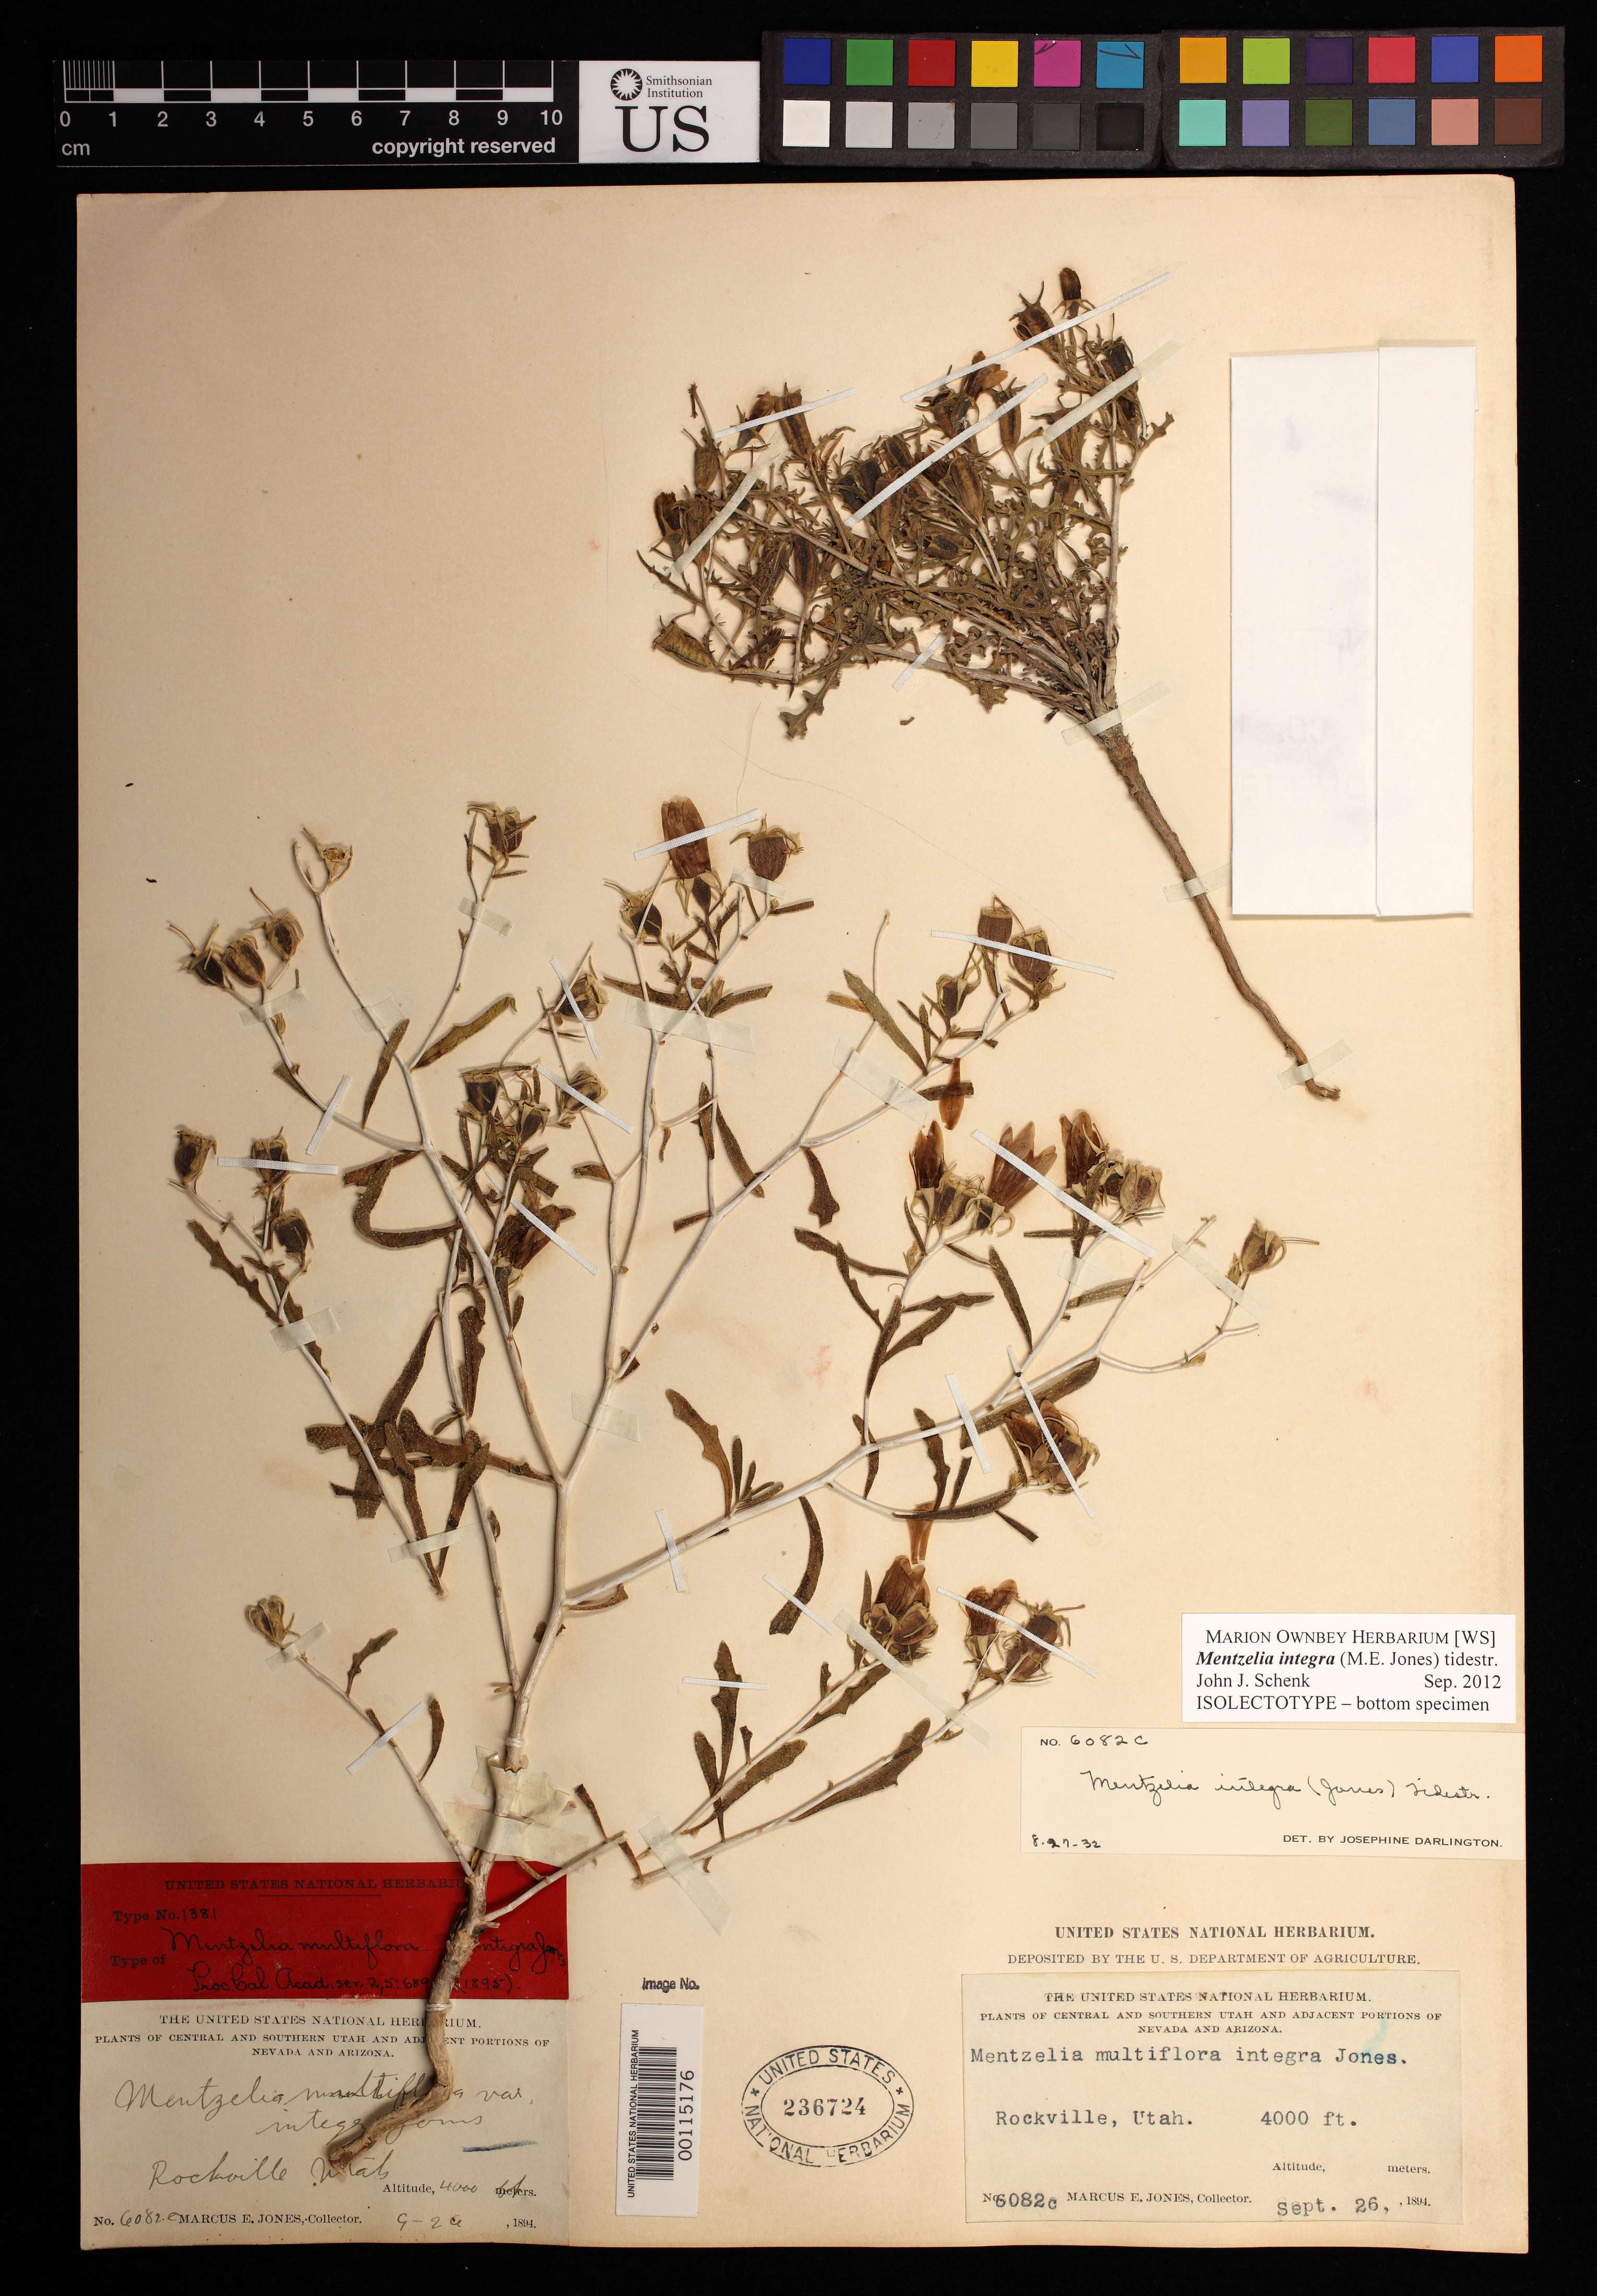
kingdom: Plantae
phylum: Tracheophyta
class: Magnoliopsida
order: Cornales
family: Loasaceae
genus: Mentzelia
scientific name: Mentzelia multiflora var. integra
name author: M.E. Jones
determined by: Darlington, J.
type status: Isolectotype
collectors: M. E. Jones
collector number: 6082 C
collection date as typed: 26 Sep 1894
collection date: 1894-09-26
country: United States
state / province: Utah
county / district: Washington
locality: Rockville.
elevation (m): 1219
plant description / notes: First-step lectotypification by Welsh, Great Basin Naturalist 42: 176 (1982). See Holmgren 2004 for discussion of lectotypification.; Mounted with two specimens apparently representing different taxa; isolectotype is bottom specimen; top specimen is Mentzelia multiflora (acc. to Holmgren 2004).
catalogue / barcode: US 236724